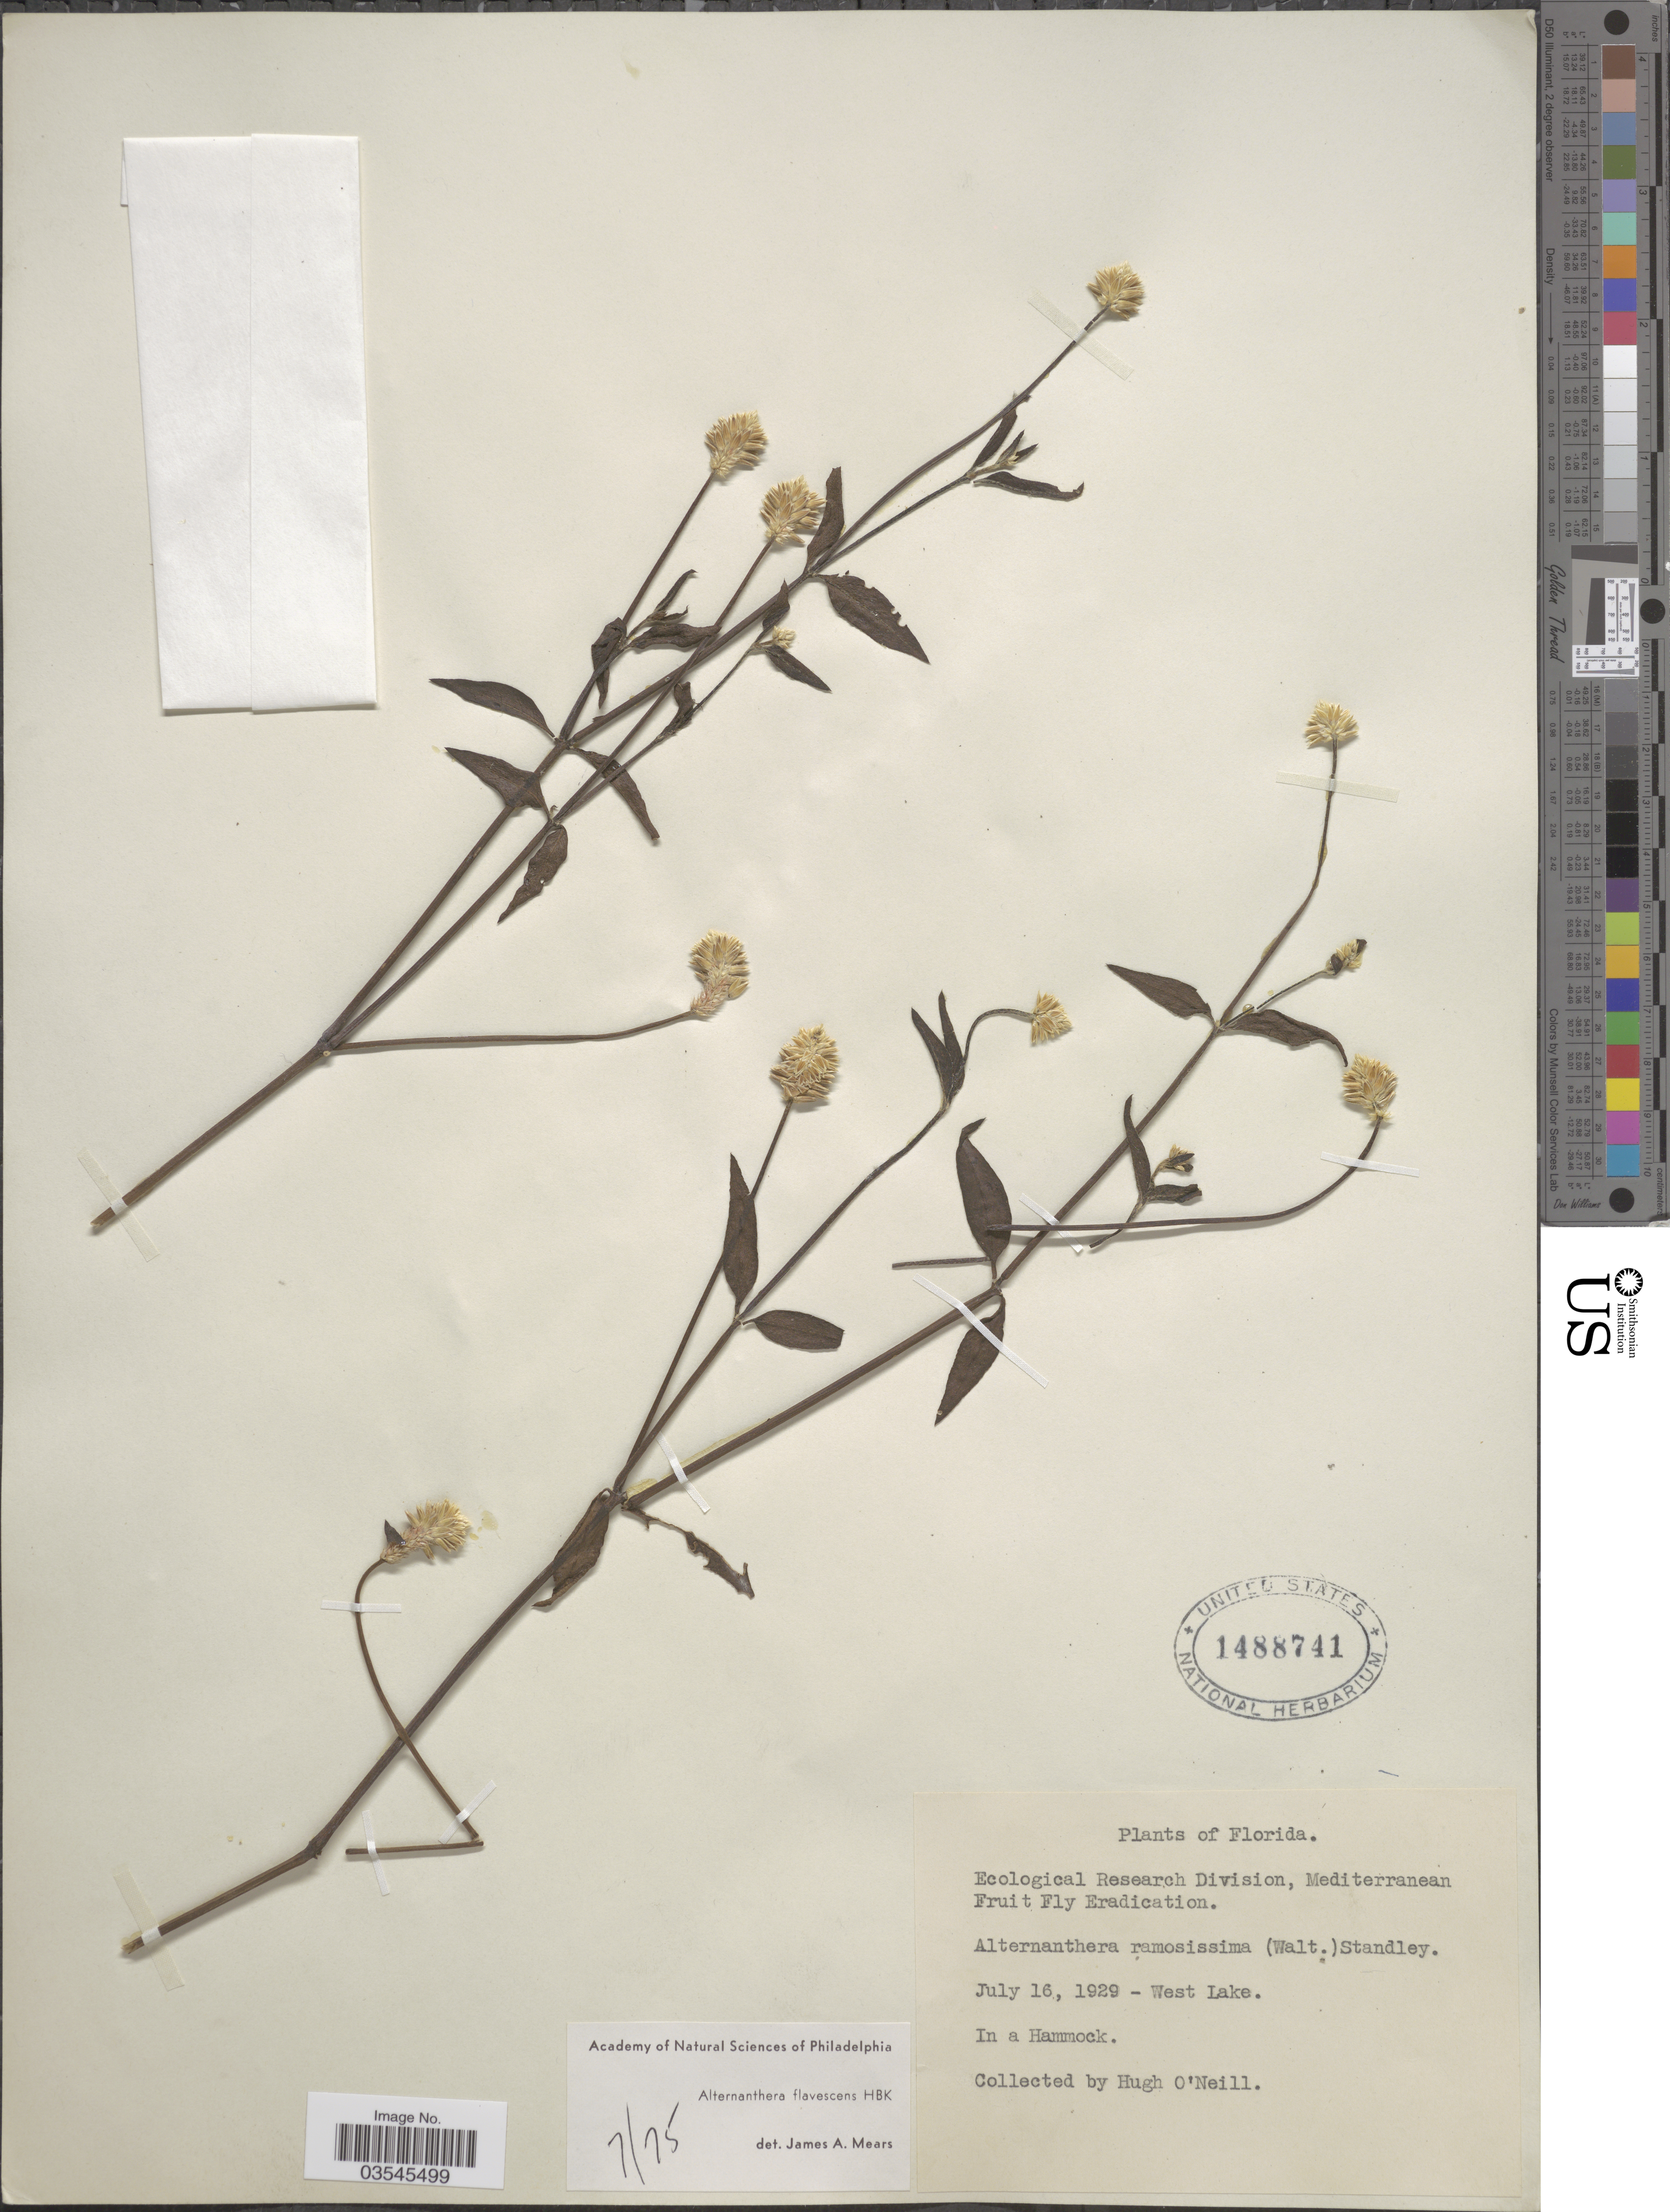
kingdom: Plantae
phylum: Tracheophyta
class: Magnoliopsida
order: Caryophyllales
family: Amaranthaceae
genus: Alternanthera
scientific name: Alternanthera flavescens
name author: Kunth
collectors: H. O'Neill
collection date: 1929-07-16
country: United States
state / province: Florida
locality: West Lake. In a Hammock.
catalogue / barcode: US 1488741